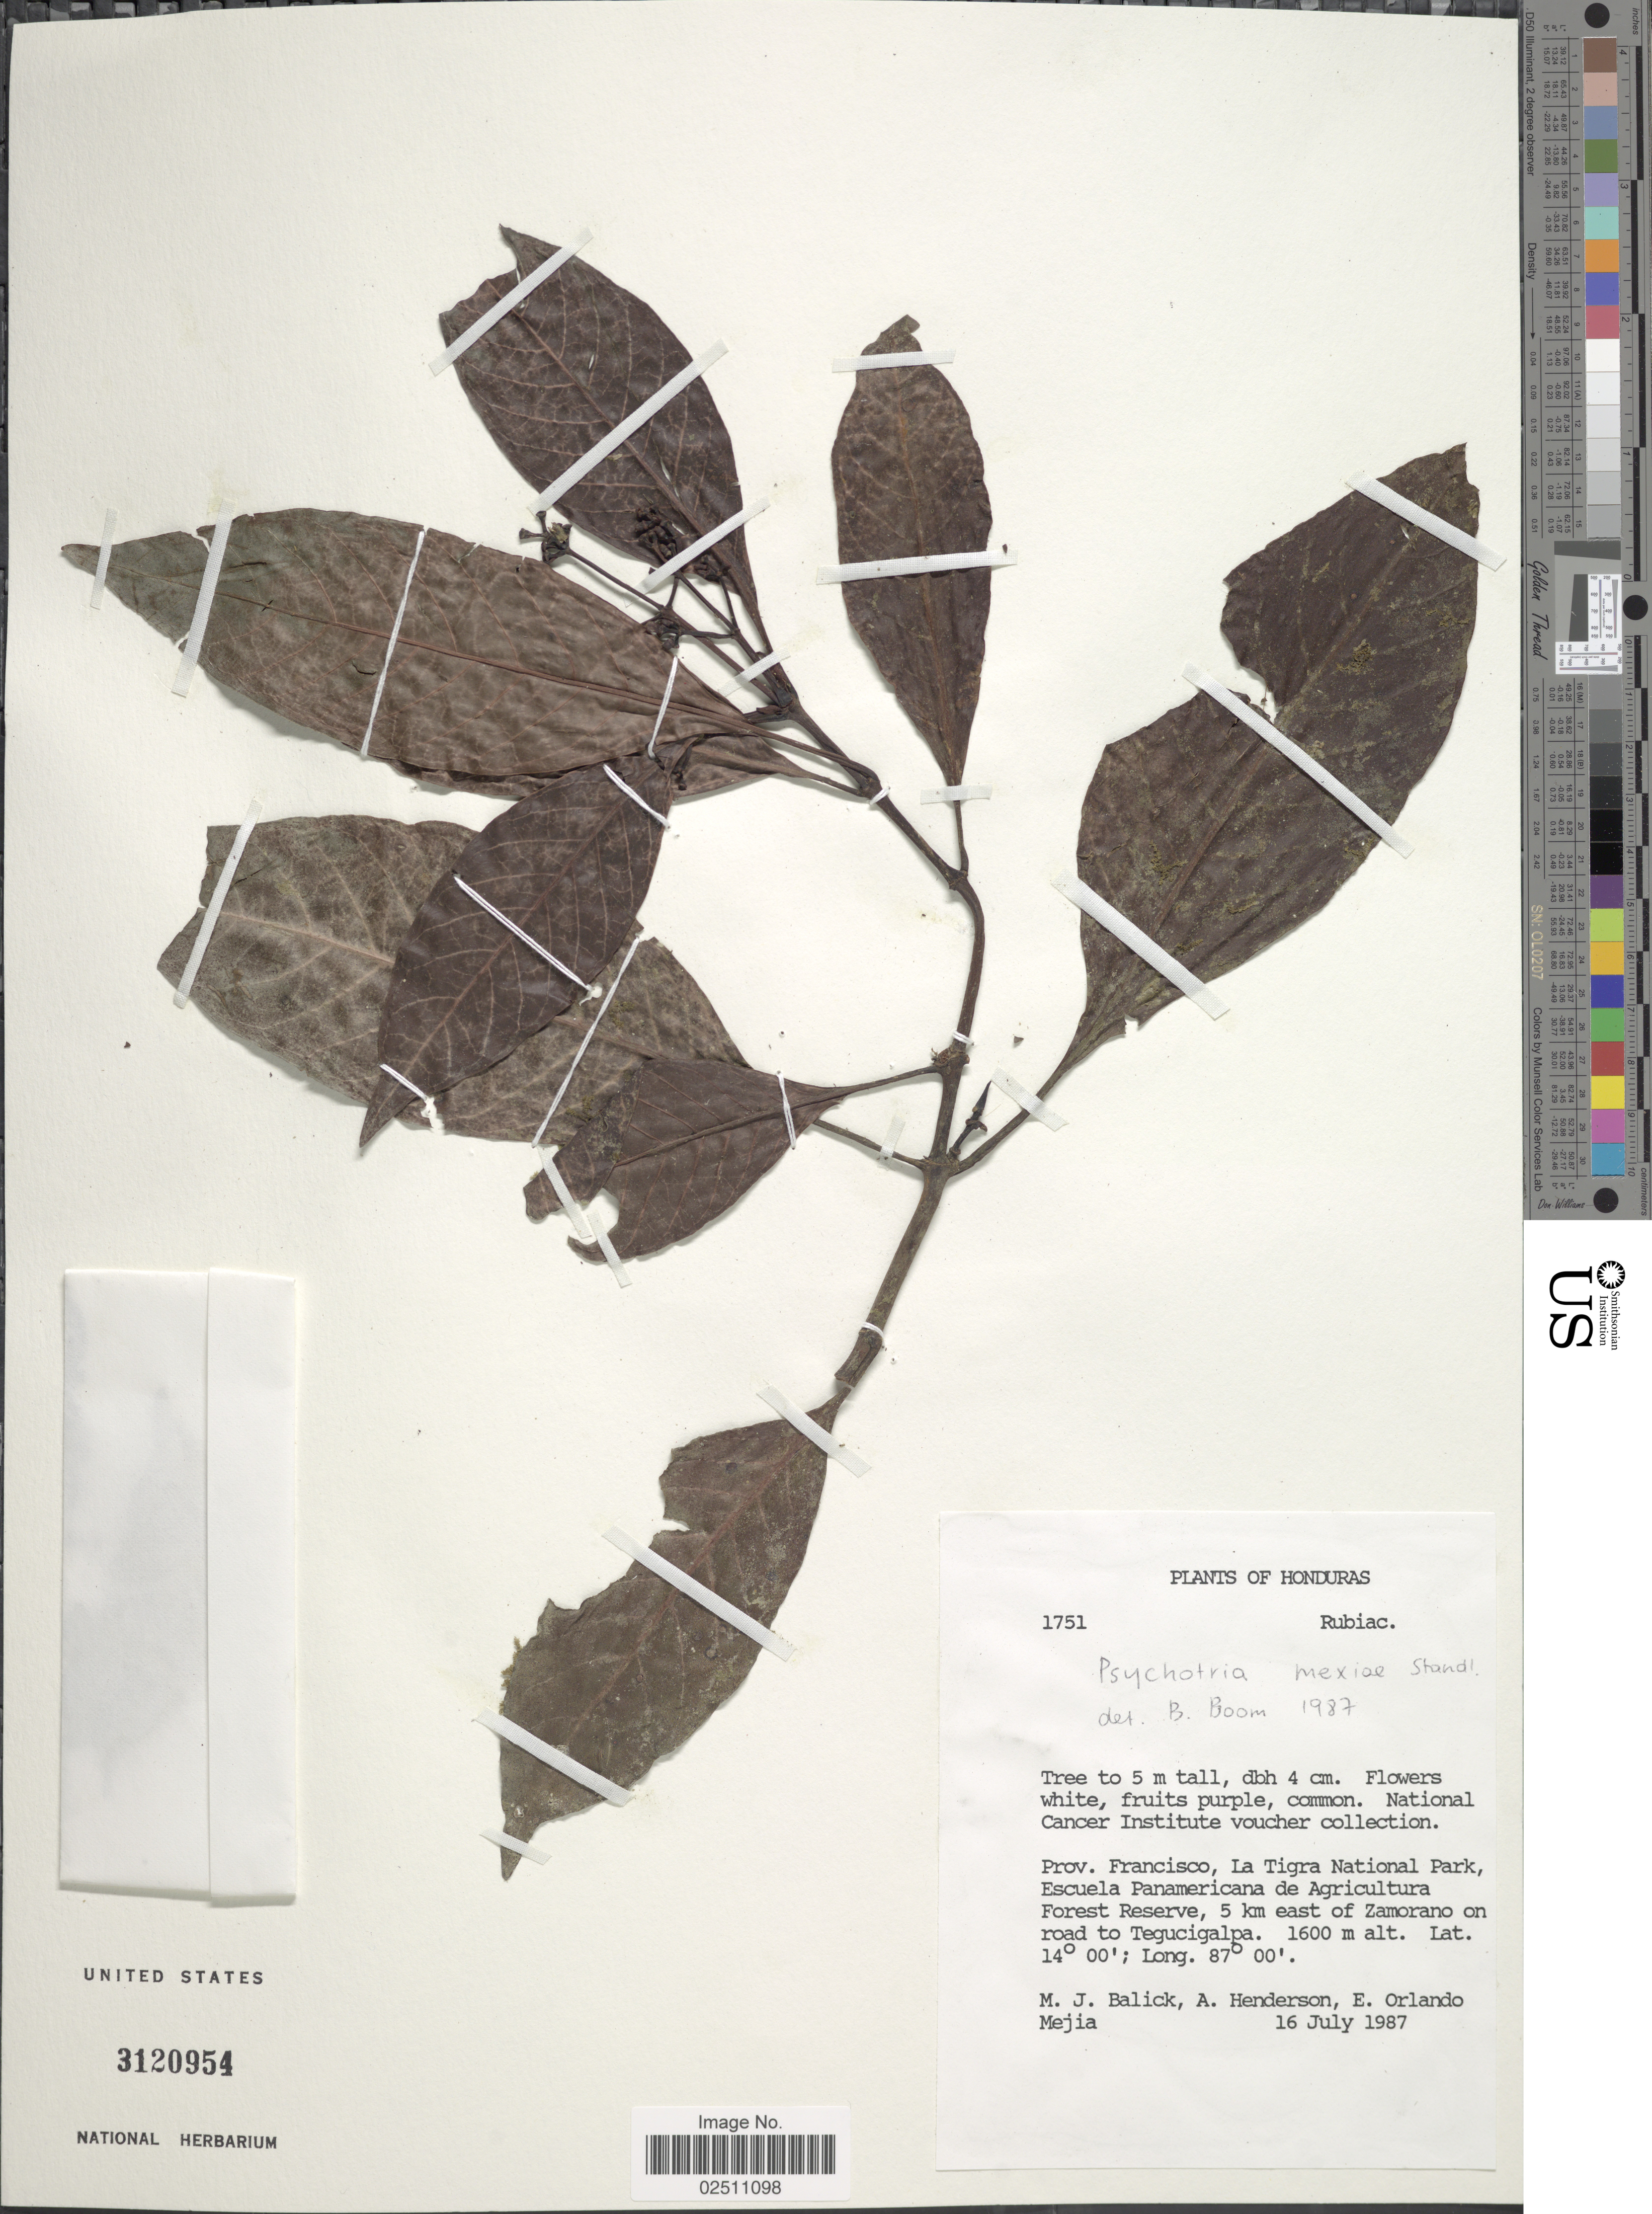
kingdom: Plantae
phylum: Tracheophyta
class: Magnoliopsida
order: Gentianales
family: Rubiaceae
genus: Psychotria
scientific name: Psychotria mexiae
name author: Standl.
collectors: M. J. Balick, A. Henderson & E. Orlando Mejia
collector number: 1751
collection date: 1987-07-16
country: Honduras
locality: Prov. Francisco, La Tigra National Park, Escuela Panamericana de Agricultura Forest Reserve, 5 km east of Zamorano on road to Tegucigalpa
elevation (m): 1600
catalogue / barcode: US 3120954